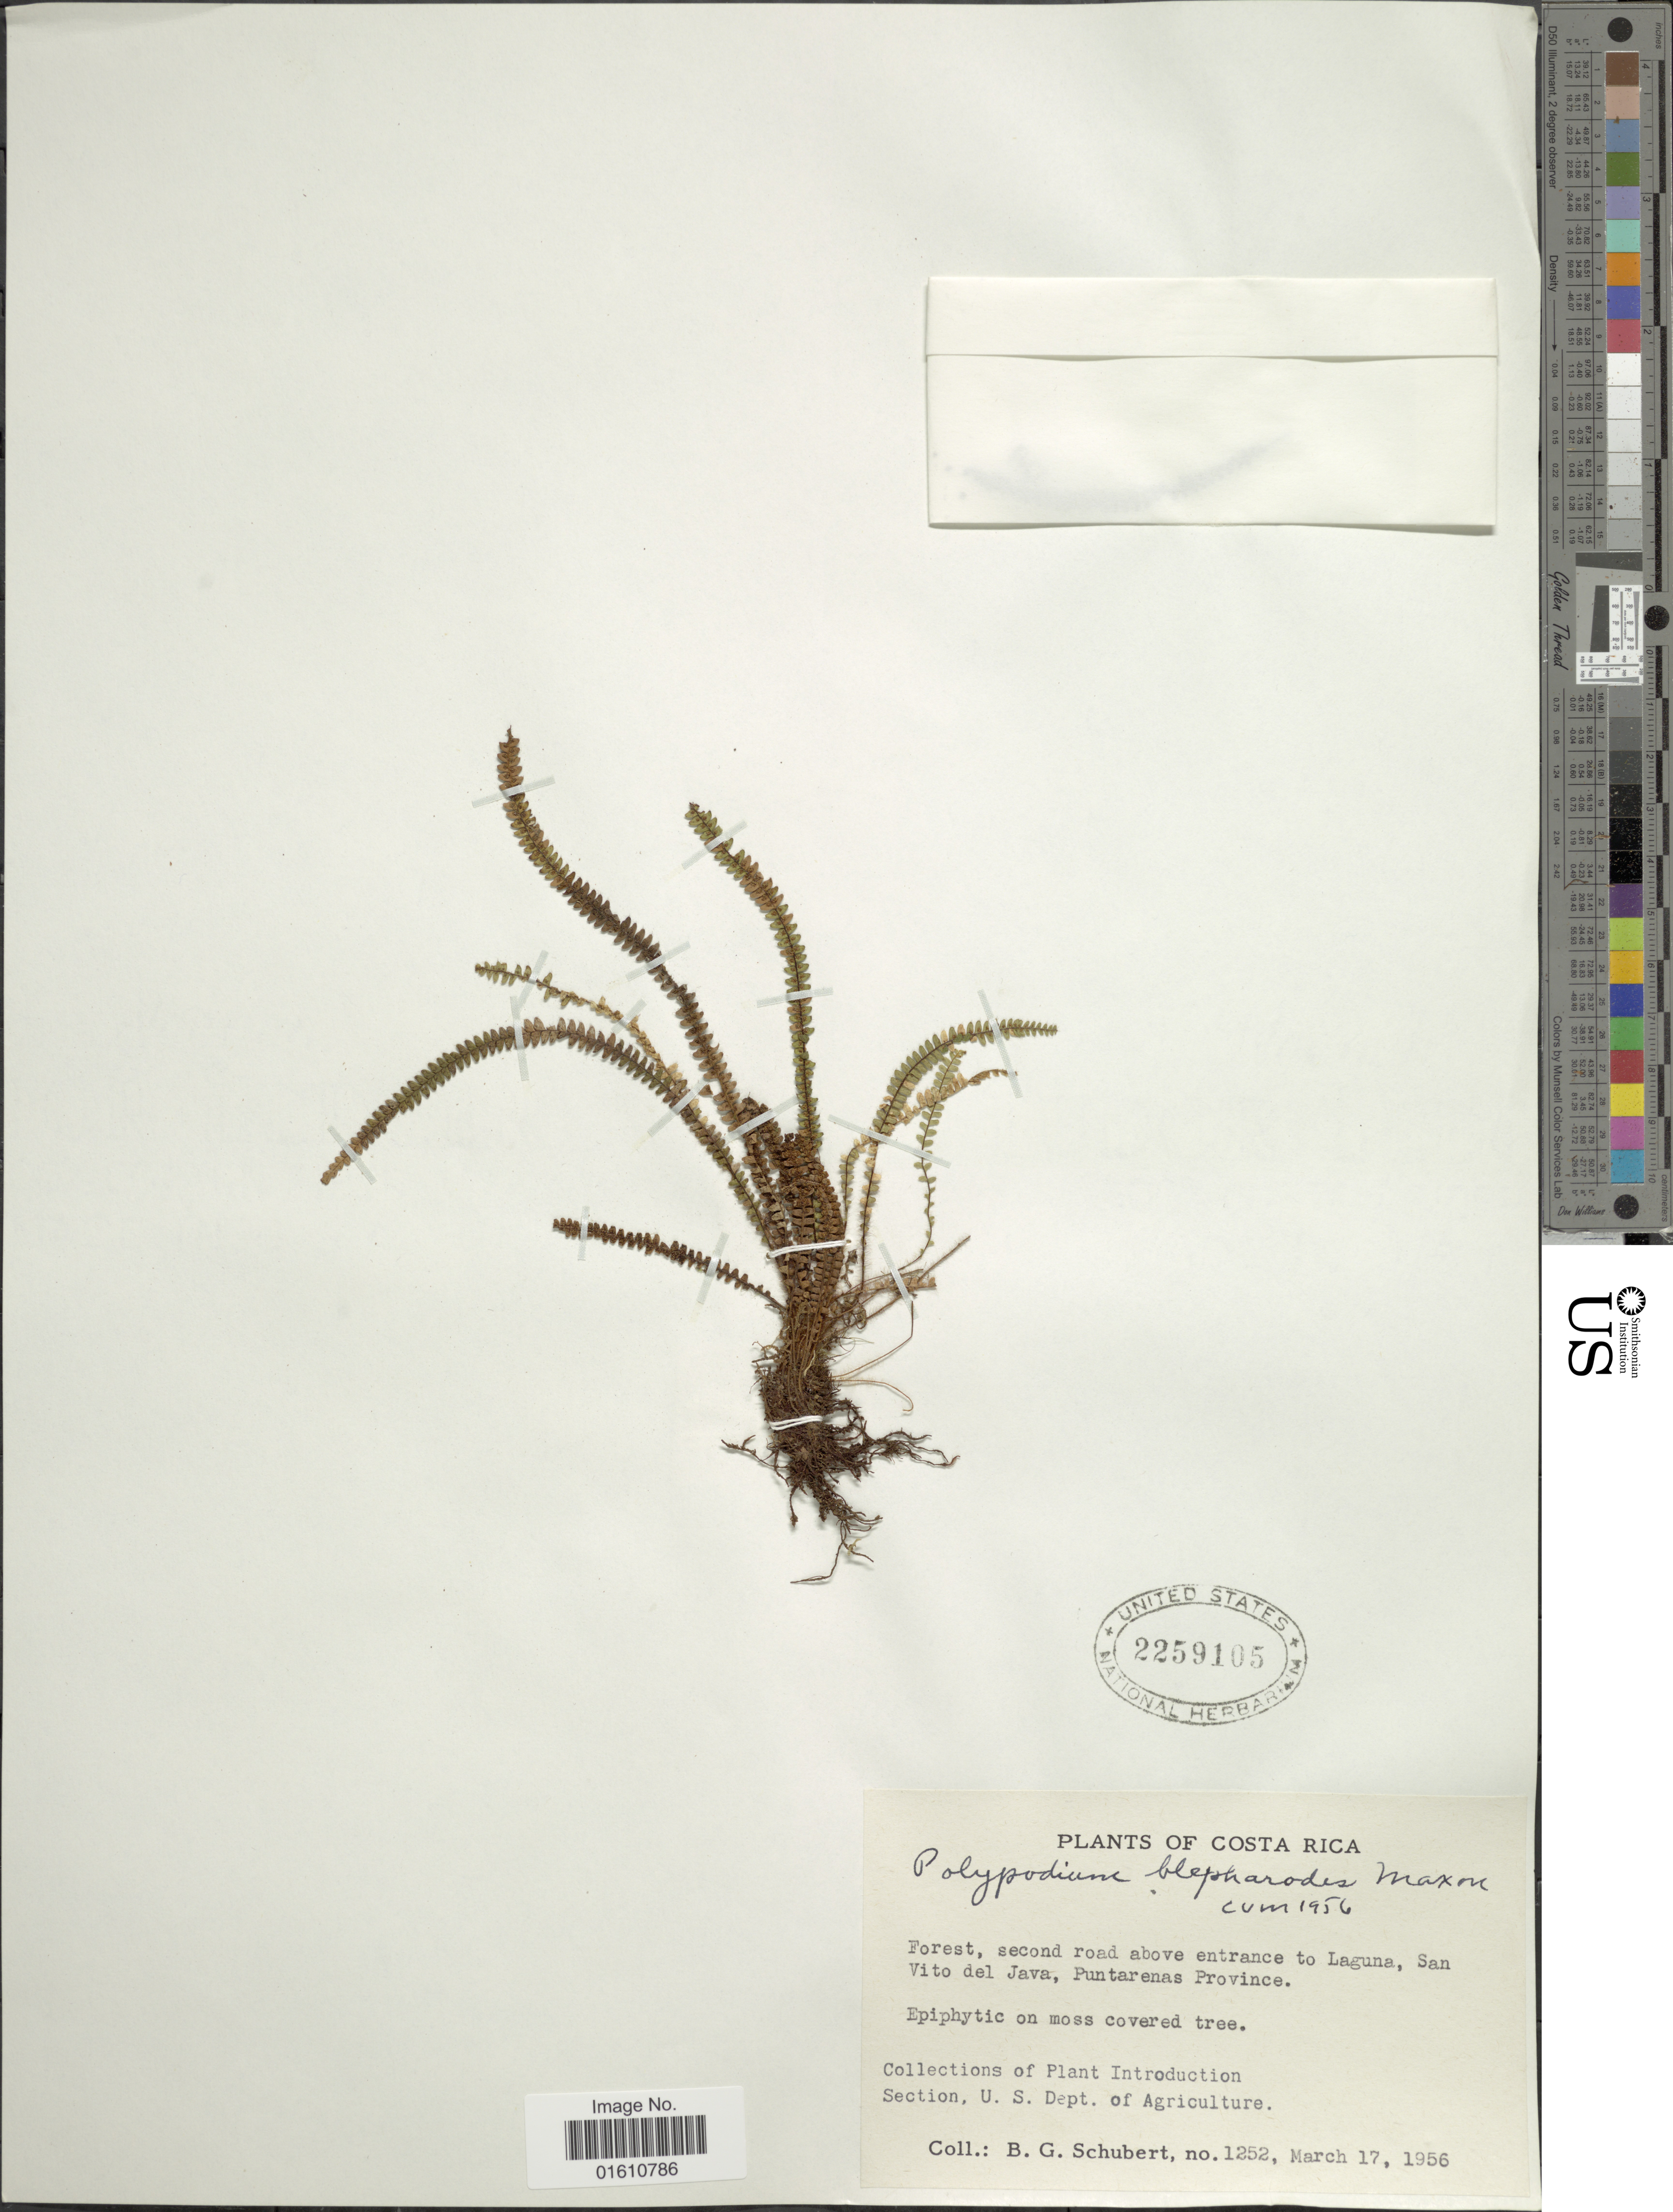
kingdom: Plantae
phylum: Tracheophyta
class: Polypodiopsida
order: Polypodiales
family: Polypodiaceae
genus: Moranopteris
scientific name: Moranopteris taenifolia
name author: (Jenman) R. Y. Hirai & J. Prado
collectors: B. Schubert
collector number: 1252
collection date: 1956-03-17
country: Costa Rica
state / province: Puntarenas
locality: Forest, second road above entrance to Laguna, San Vito del Java, Puntarenas Province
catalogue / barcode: US 2259105